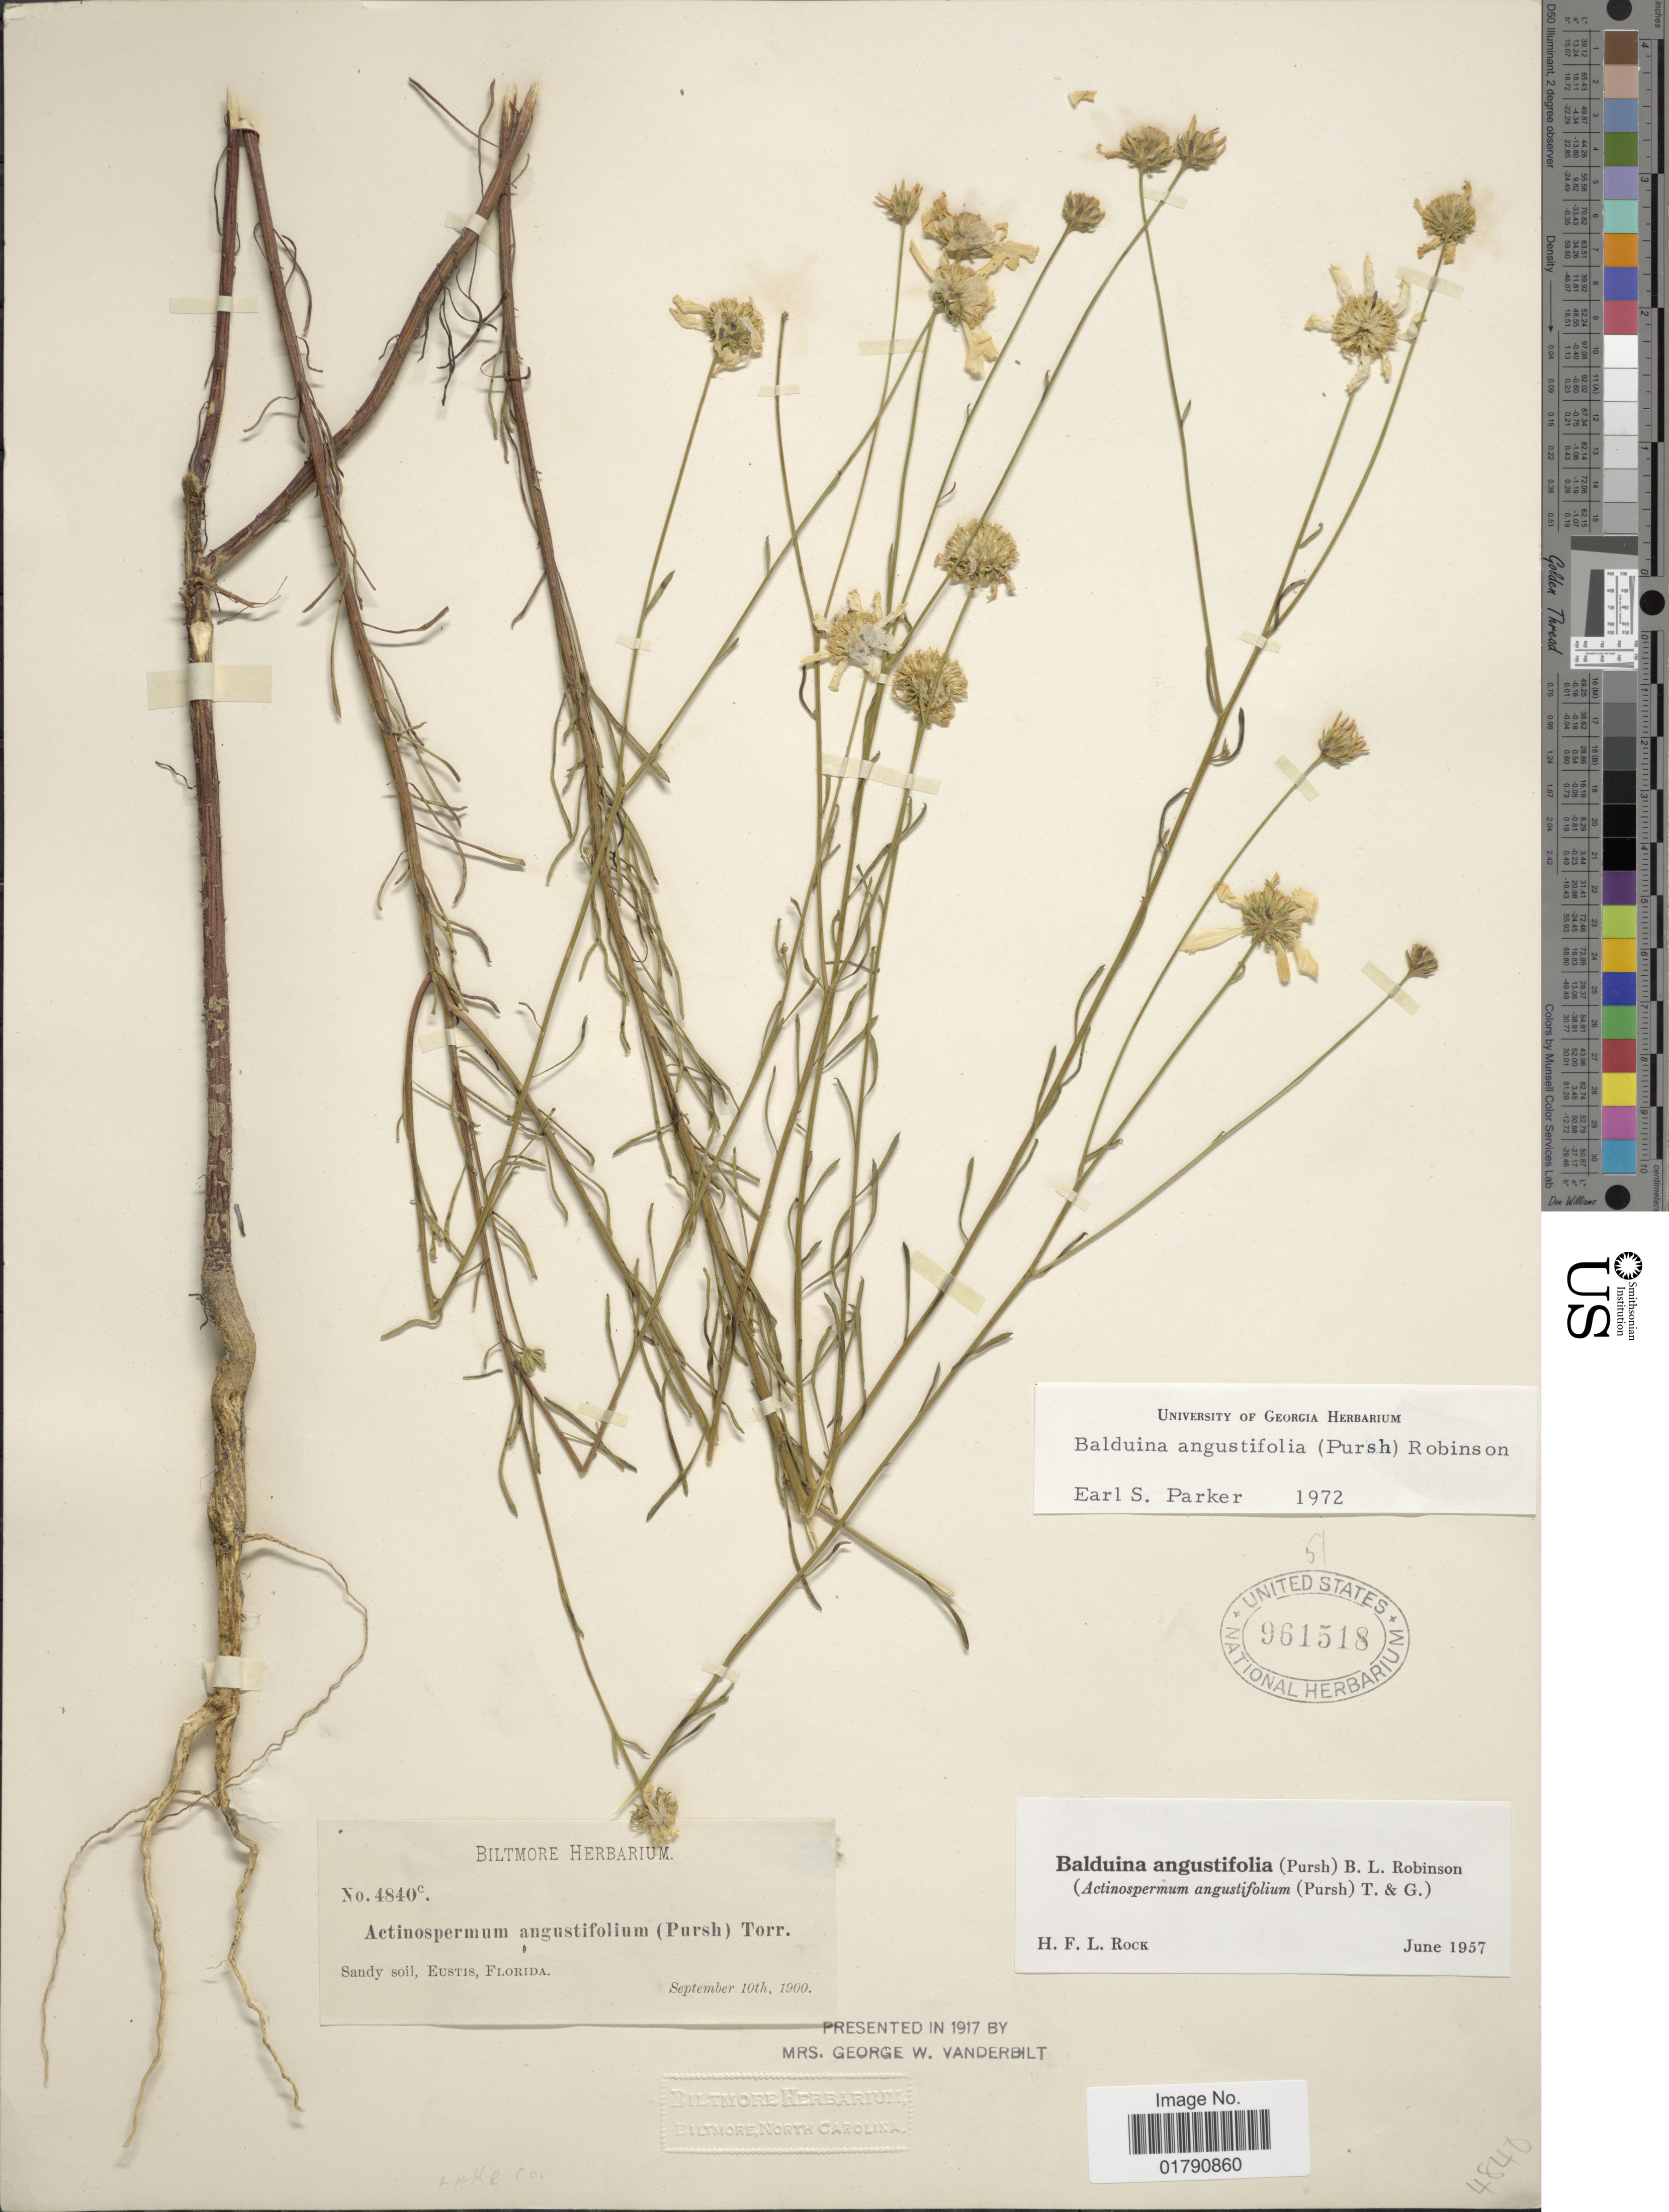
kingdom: Plantae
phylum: Tracheophyta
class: Magnoliopsida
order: Asterales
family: Asteraceae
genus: Balduina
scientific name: Balduina angustifolia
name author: (Pursh) B.L. Rob.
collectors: ex herb. Biltmore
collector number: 4840c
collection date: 1900-09-10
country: United States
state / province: Florida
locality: Eustis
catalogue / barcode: US 961518